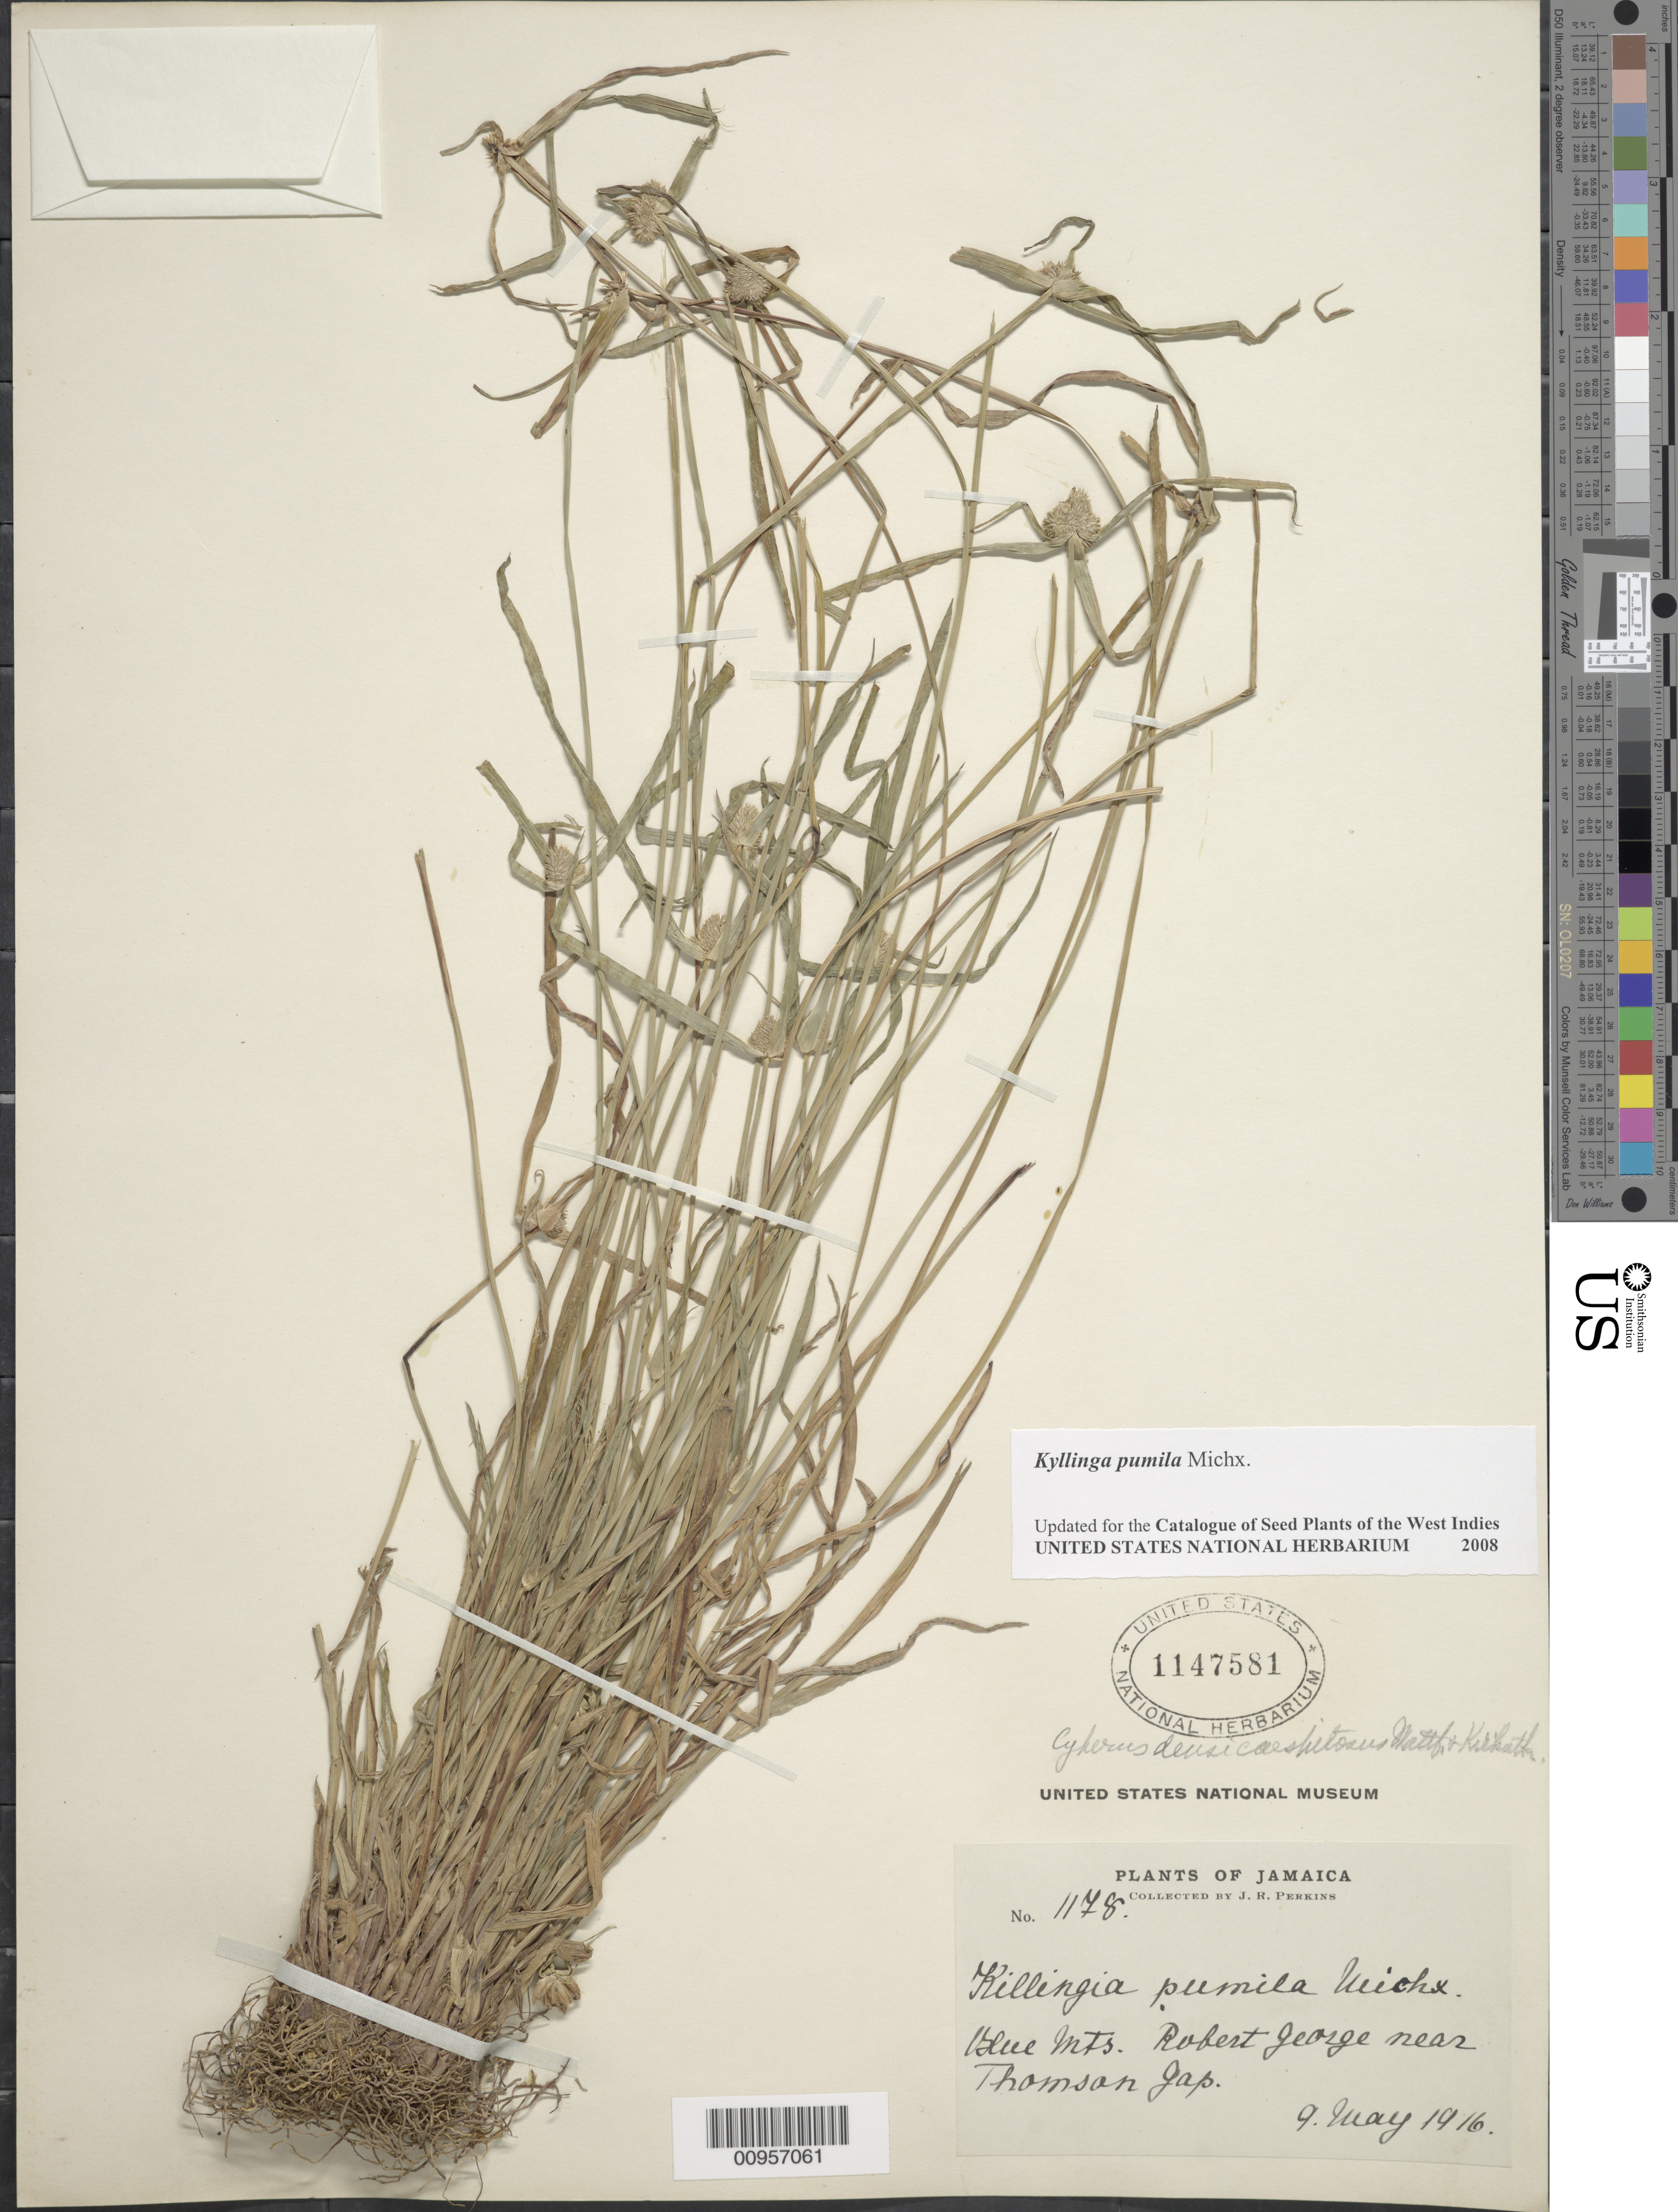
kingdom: Plantae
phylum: Tracheophyta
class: Liliopsida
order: Poales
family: Cyperaceae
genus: Cyperus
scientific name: Cyperus hortensis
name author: (Salzm. ex Steud.) Dorr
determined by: Strong, Mark T., (BOT), Smithsonian Institution - National Museum of Natural History (UNITED STATES)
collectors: J. R. Perkins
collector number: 1178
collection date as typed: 09 May 1916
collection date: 1916-05-09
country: Jamaica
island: Jamaica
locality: Blue Mountains, Rogert George near Thomson Gap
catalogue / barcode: US 1147581